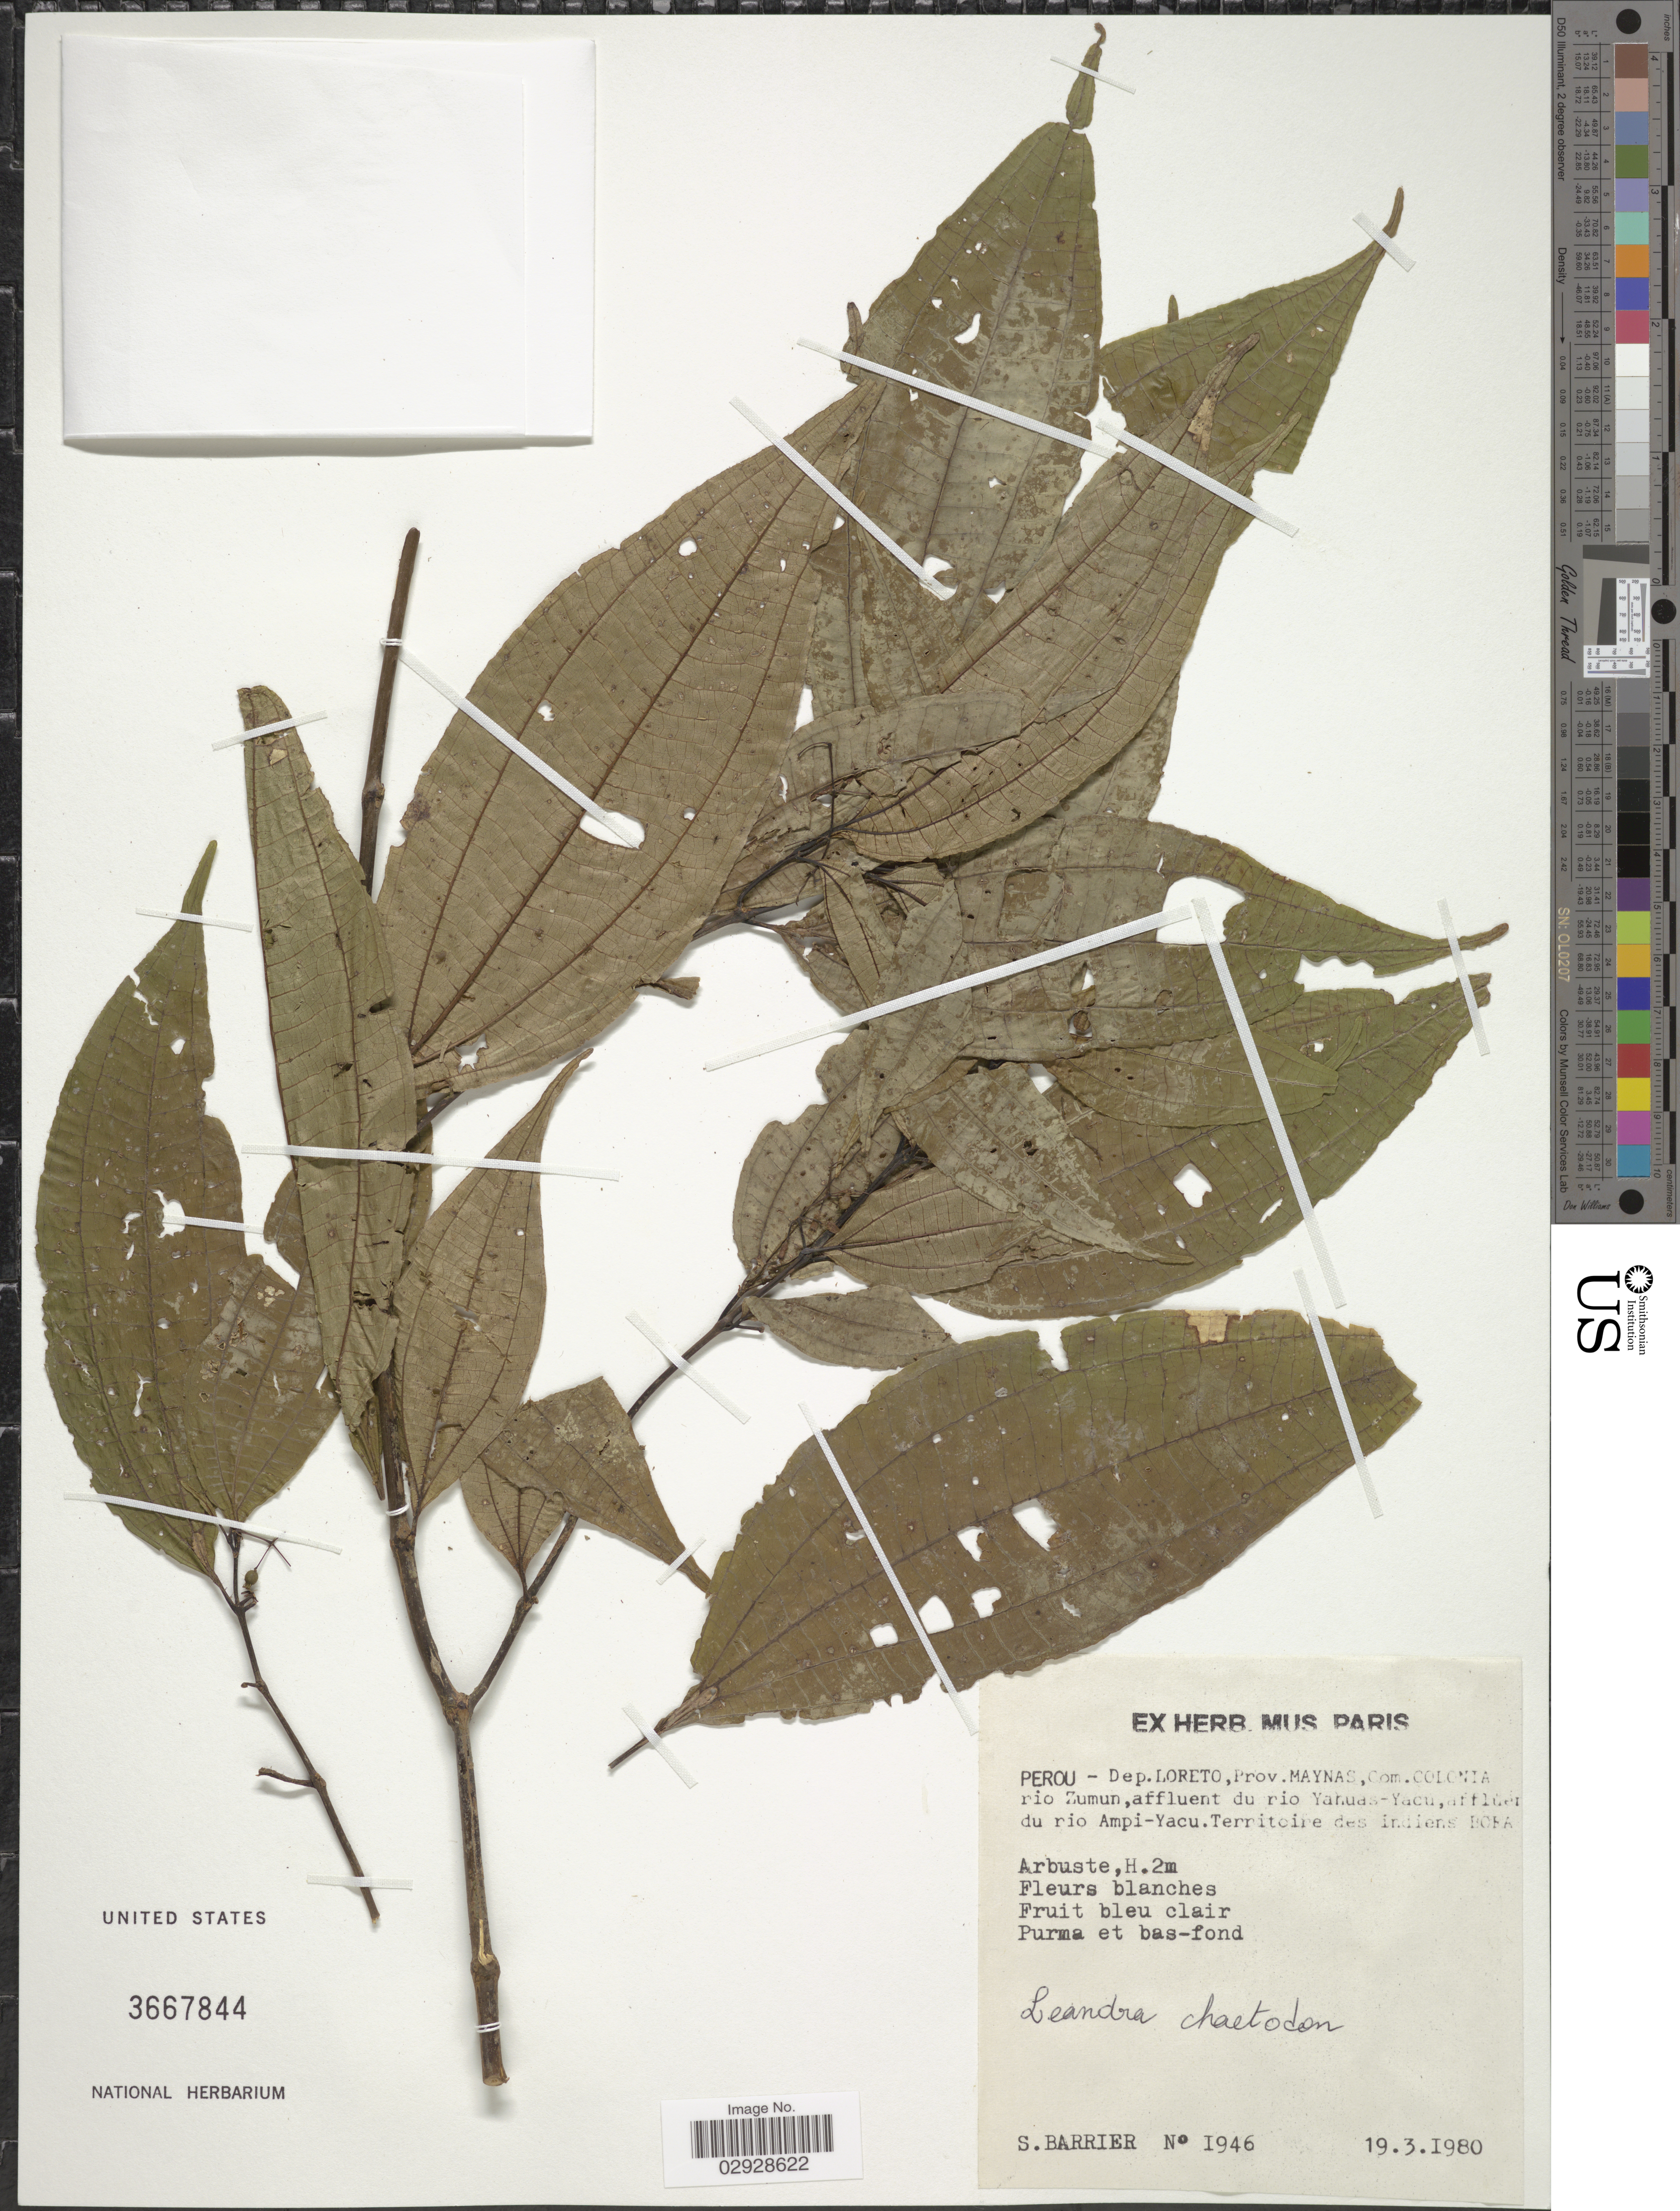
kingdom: Plantae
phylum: Tracheophyta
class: Magnoliopsida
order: Myrtales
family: Melastomataceae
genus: Leandra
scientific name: Leandra chaetodon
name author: (DC.) Cogn.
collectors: S. Barrier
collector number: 1946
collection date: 1980-03-19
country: Peru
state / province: Loreto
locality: Com. Colonia, Río Zumun, affluent du Río Yahuas-Yacu, affluent du Río Ampi-Yacu, territoire des indiens Bora, Prov. Maynas, Dep. Loreto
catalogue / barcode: US 3667844